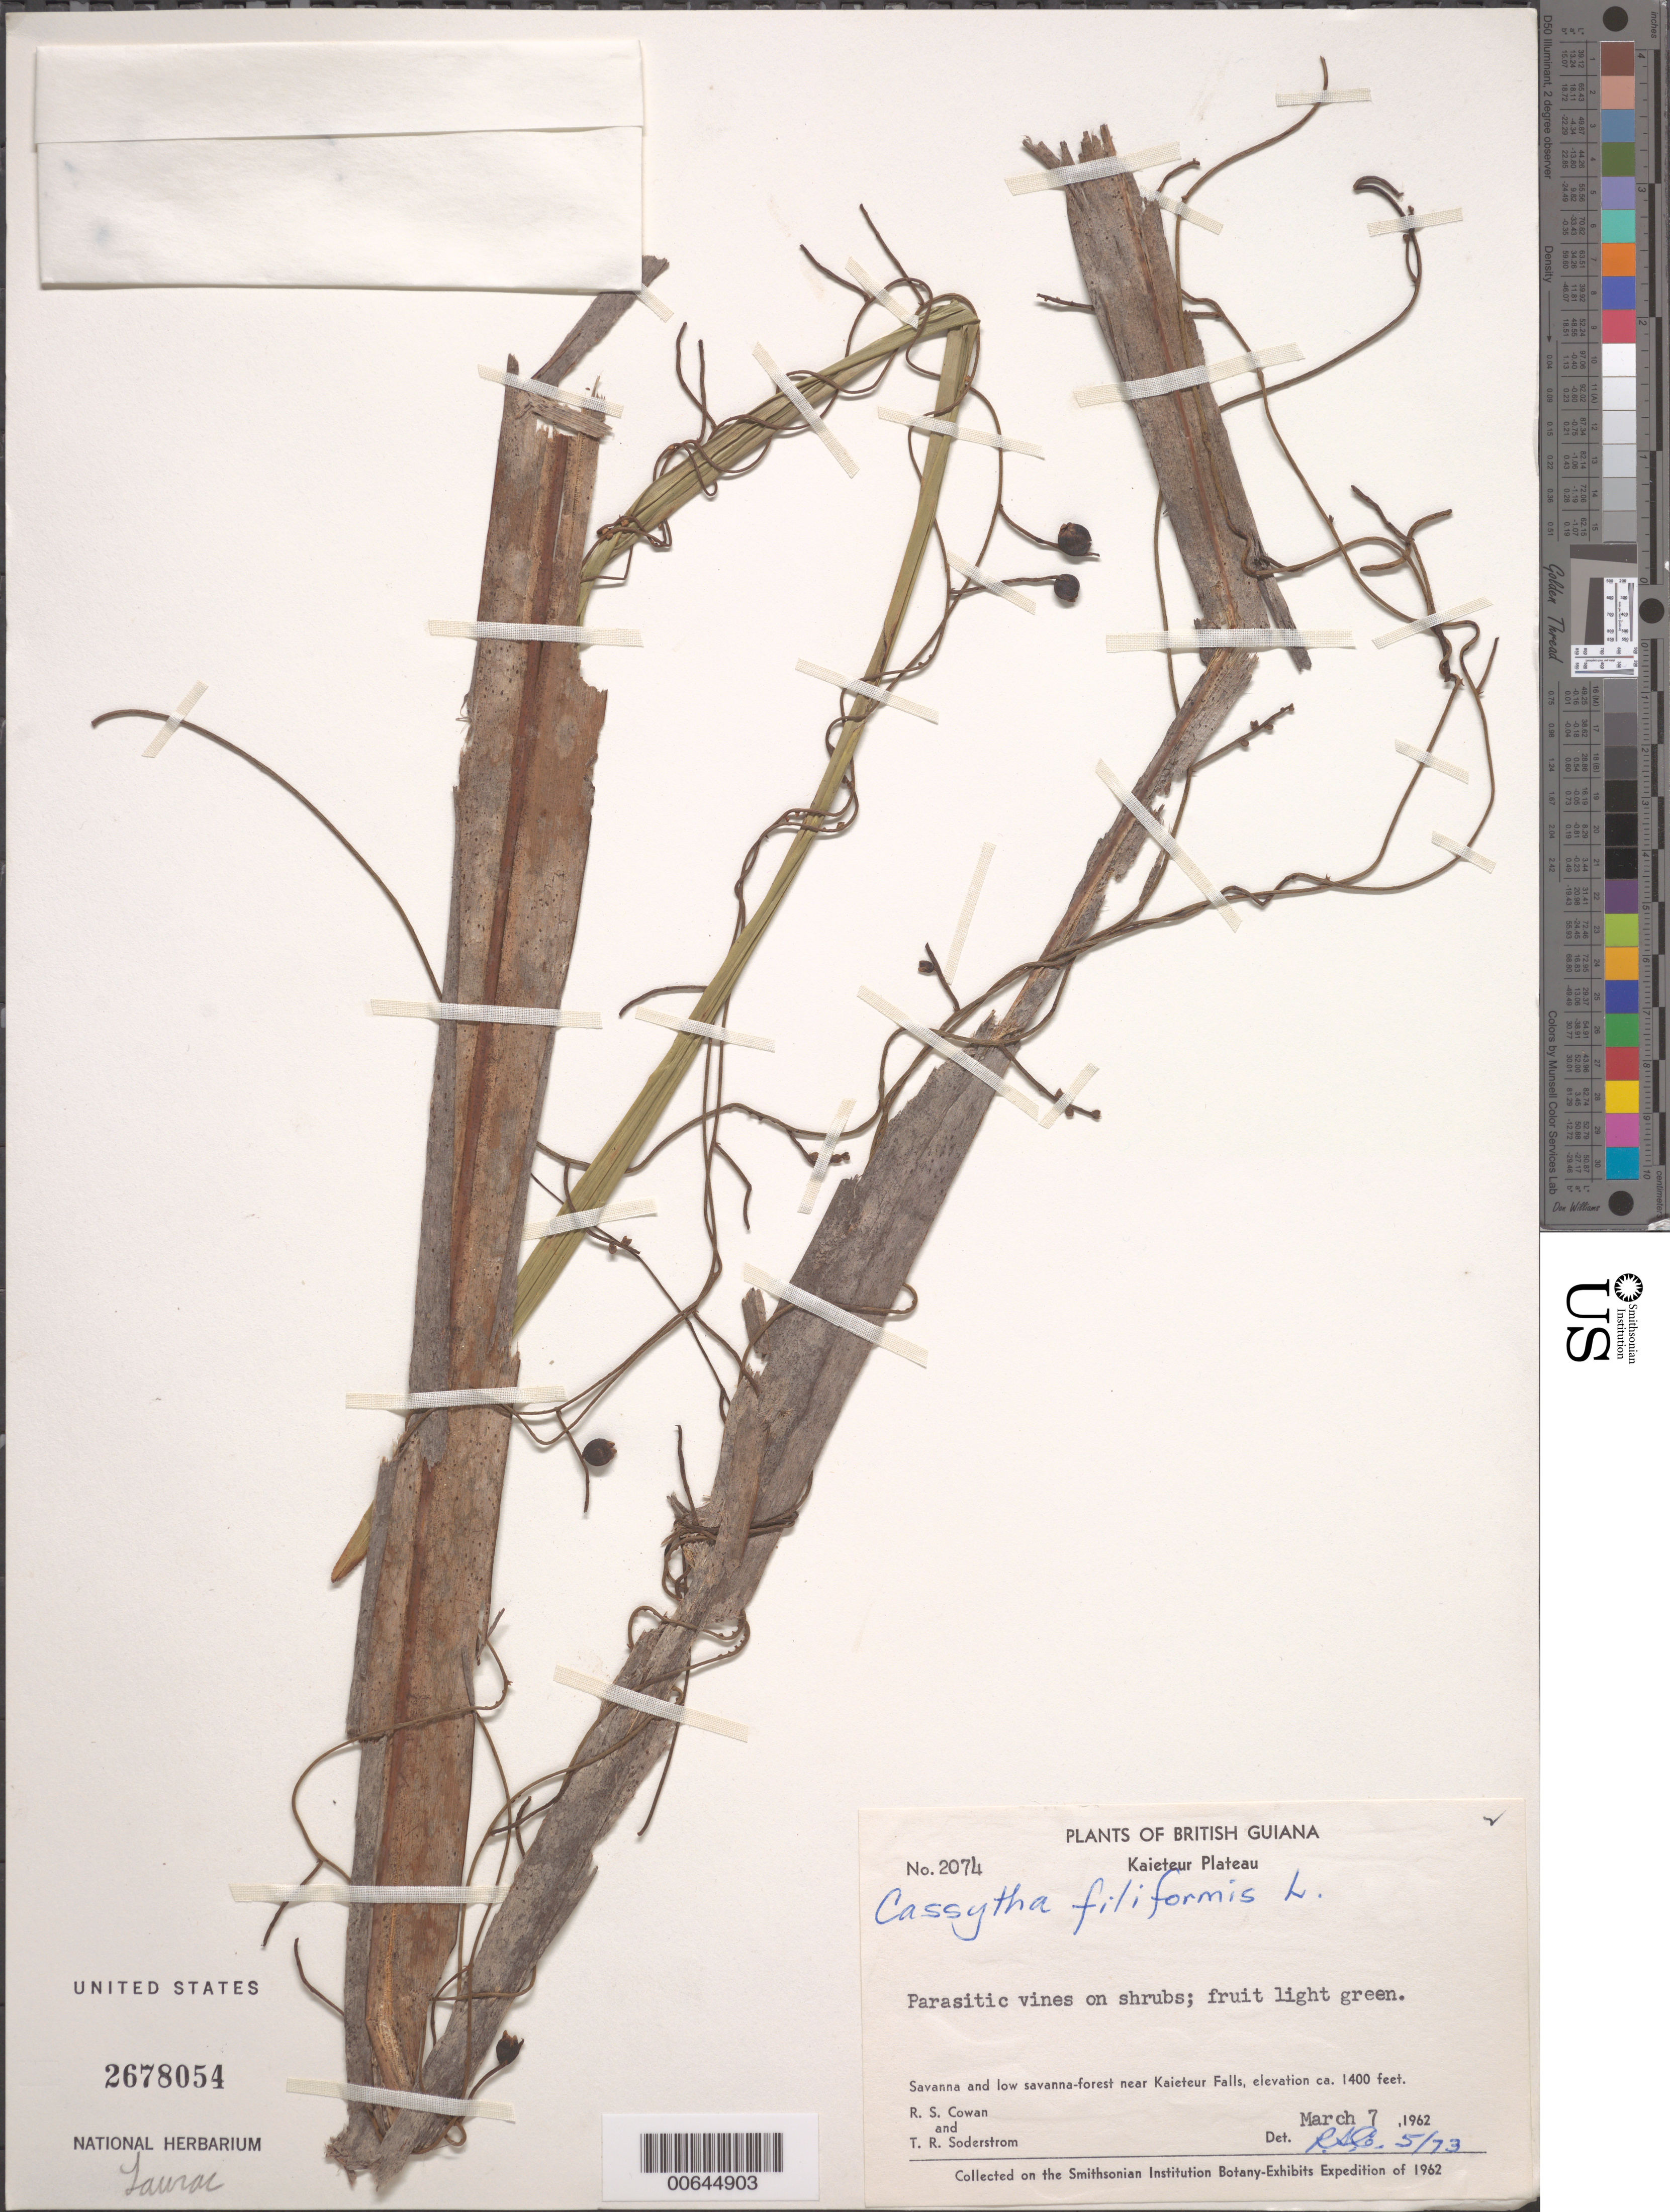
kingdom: Plantae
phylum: Tracheophyta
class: Magnoliopsida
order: Laurales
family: Lauraceae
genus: Cassytha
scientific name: Cassytha filiformis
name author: L.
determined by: Cowan, R. S.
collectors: R. S. Cowan & T. R. Soderstrom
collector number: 2074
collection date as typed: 7-Mar-62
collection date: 1962-03-07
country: Guyana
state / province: Potaro-Siparuni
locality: Kaieteur Plateau, near Kaieteur Falls to Mure-Mure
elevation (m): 427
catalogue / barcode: US 2678054